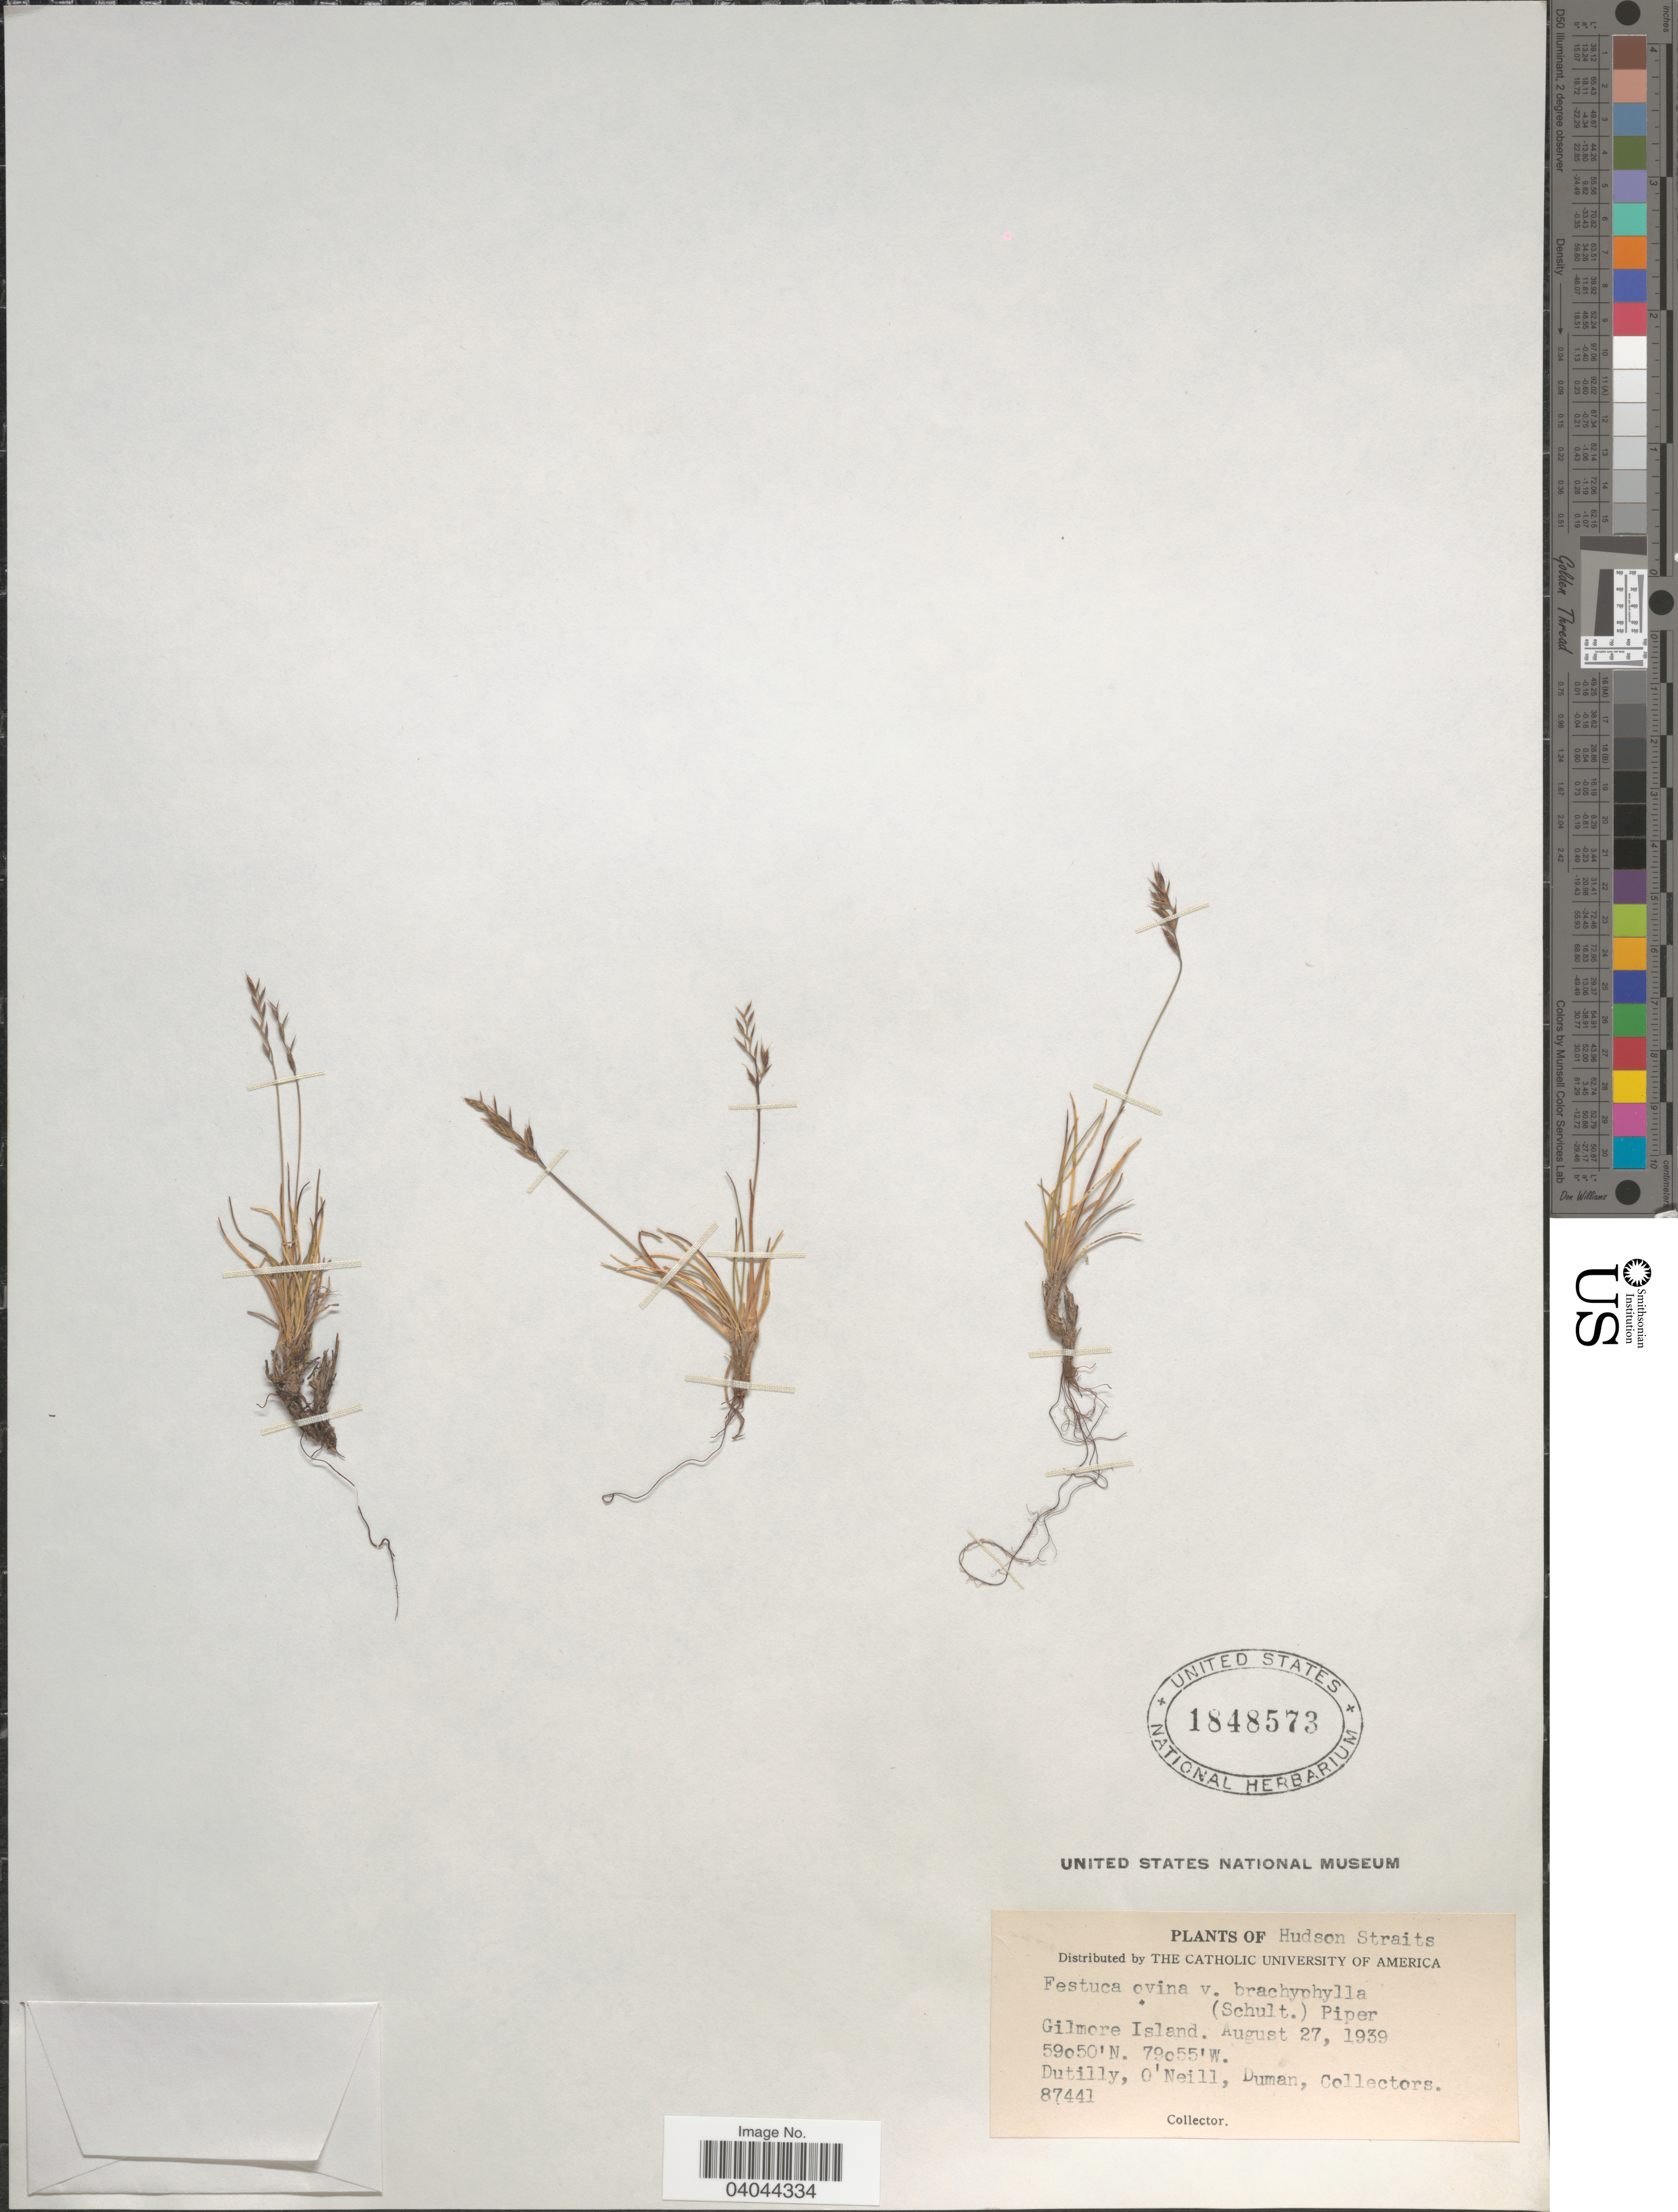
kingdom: Plantae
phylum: Tracheophyta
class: Liliopsida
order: Poales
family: Poaceae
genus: Festuca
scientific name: Festuca brachyphylla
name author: Schult.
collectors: -. Dutilly, O' Neill & -. Duman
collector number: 87441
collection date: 1939-08-27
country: Canada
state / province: Nunavut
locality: Hudsons Straits. Gilmore Island.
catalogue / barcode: US 1848573